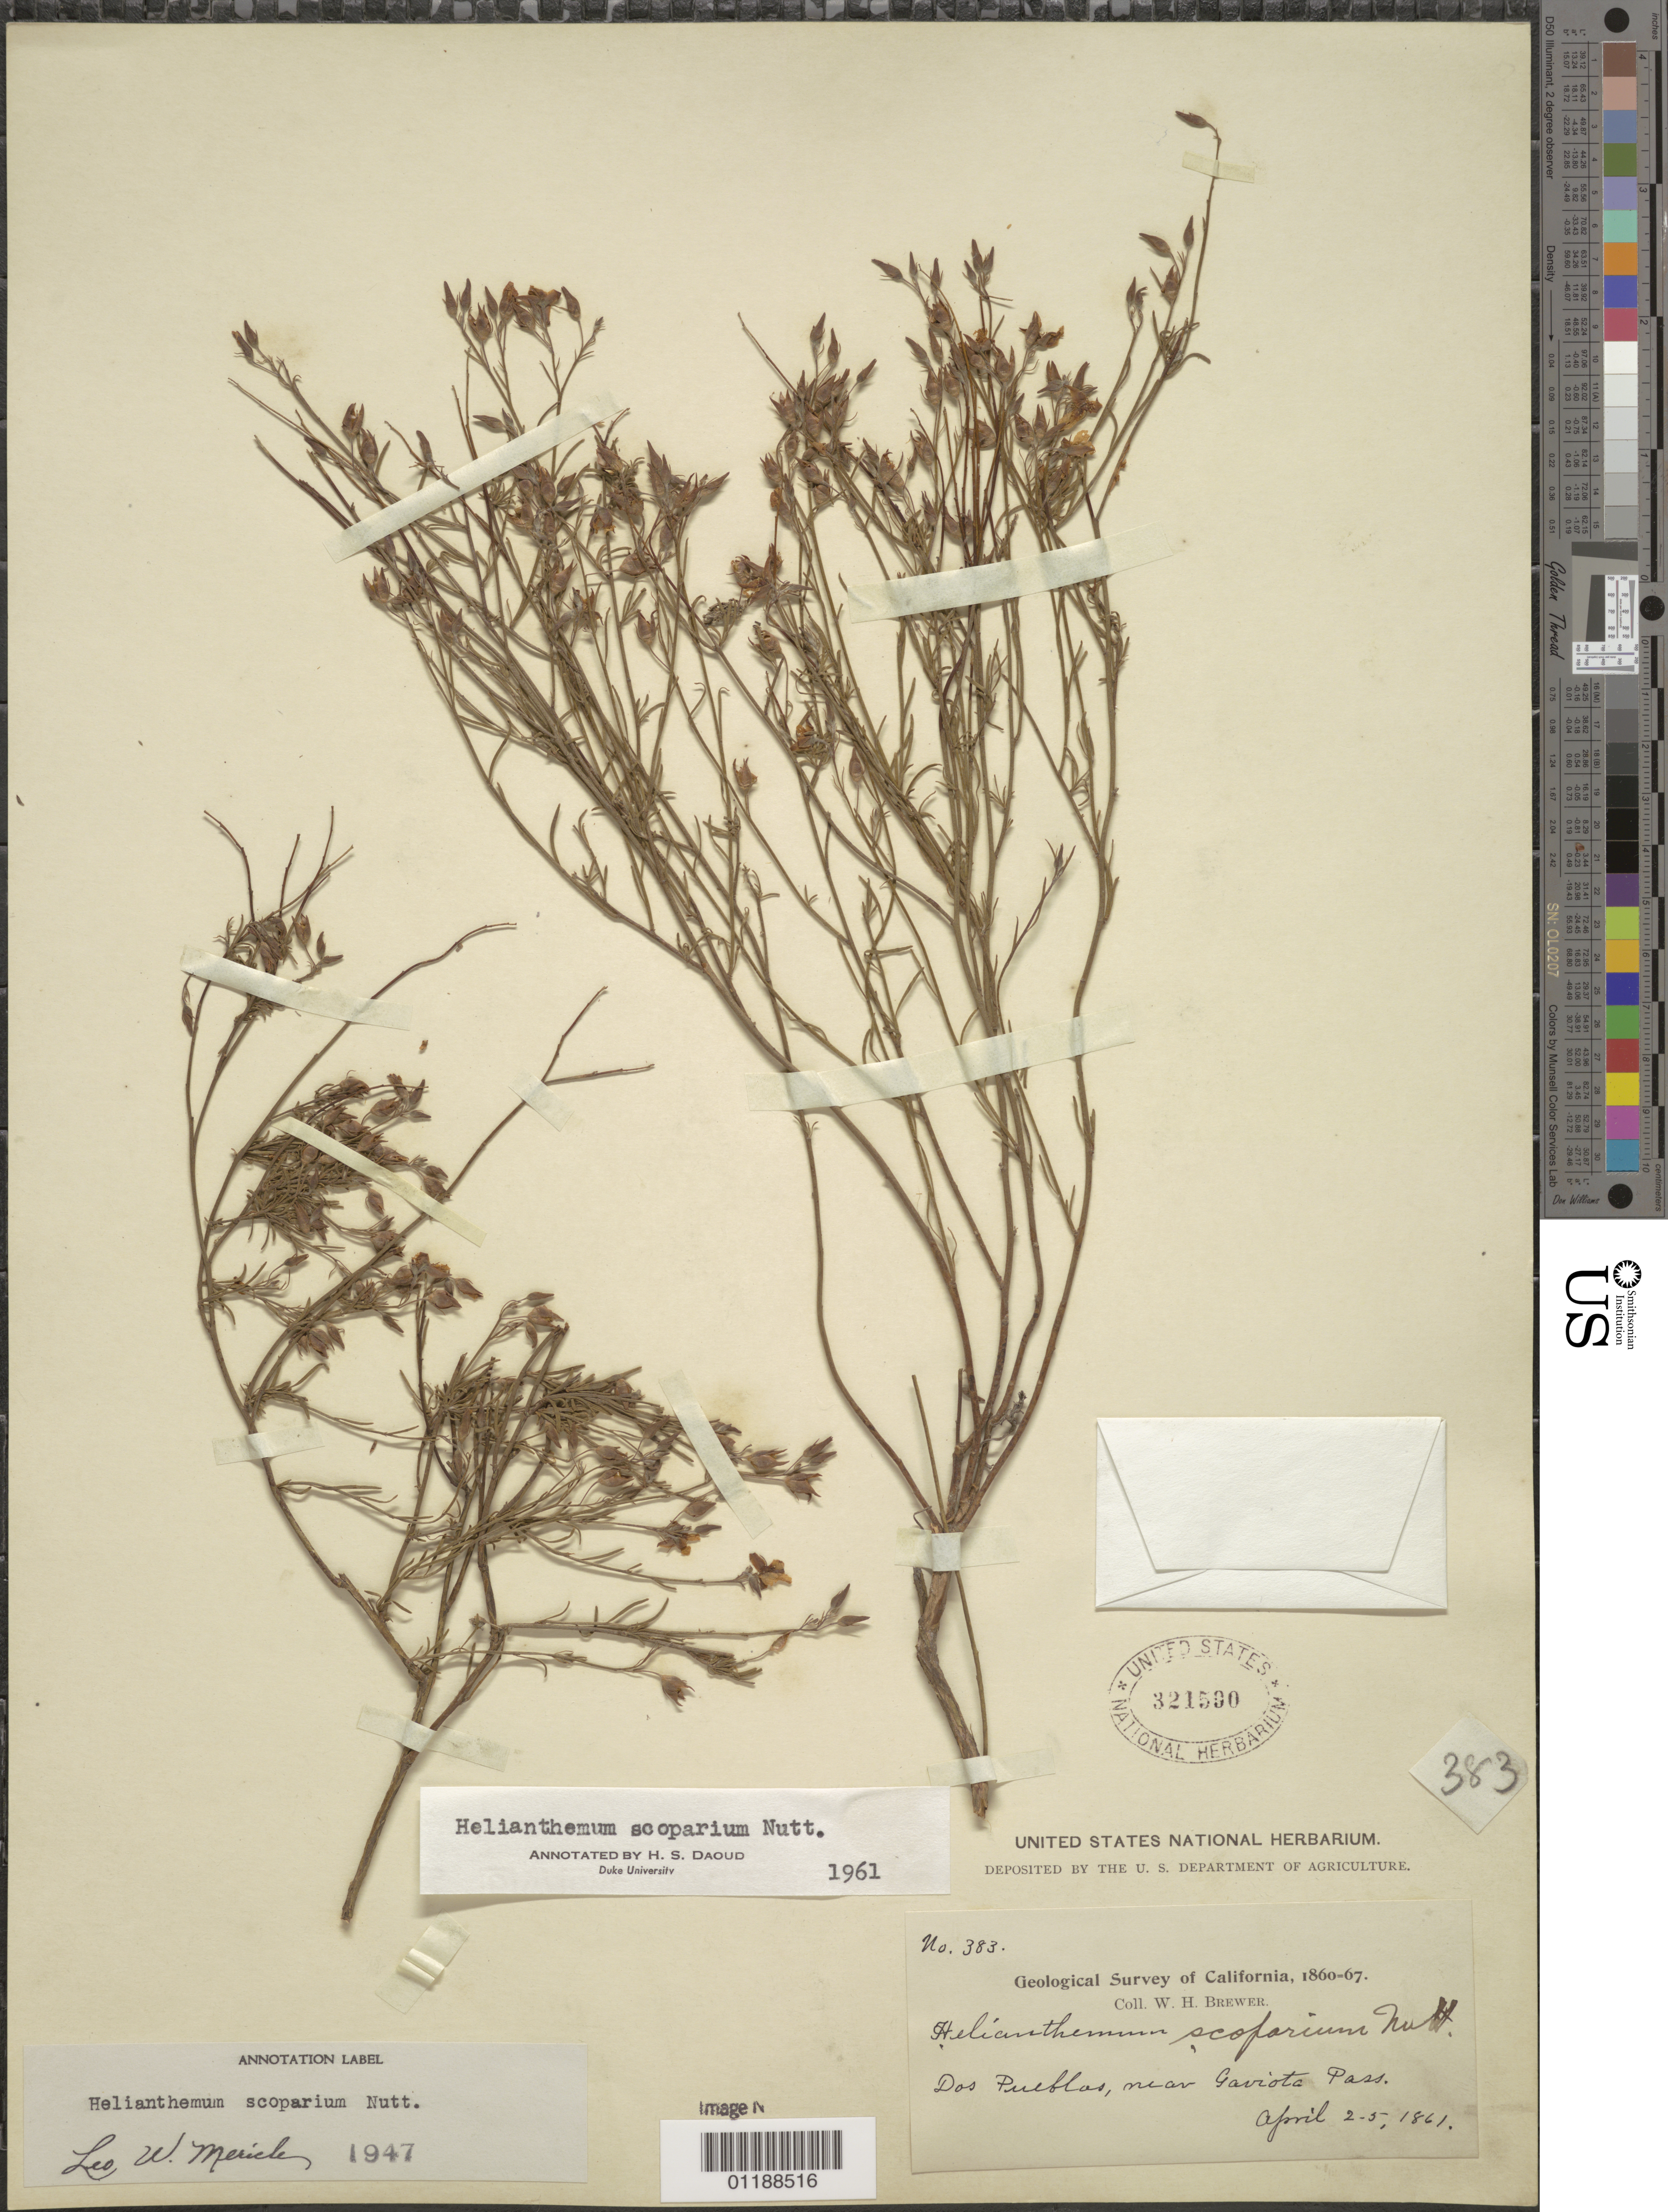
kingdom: Plantae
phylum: Tracheophyta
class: Magnoliopsida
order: Malvales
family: Cistaceae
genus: Helianthemum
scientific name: Helianthemum scoparium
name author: Nutt. ex Torr. & A. Gray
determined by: Daoud, H. S.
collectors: W. H. Brewer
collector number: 383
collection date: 1861-04-02/1861-04-05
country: United States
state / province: California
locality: Dos Pueblos near Gaviota Pass.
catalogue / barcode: US 321590